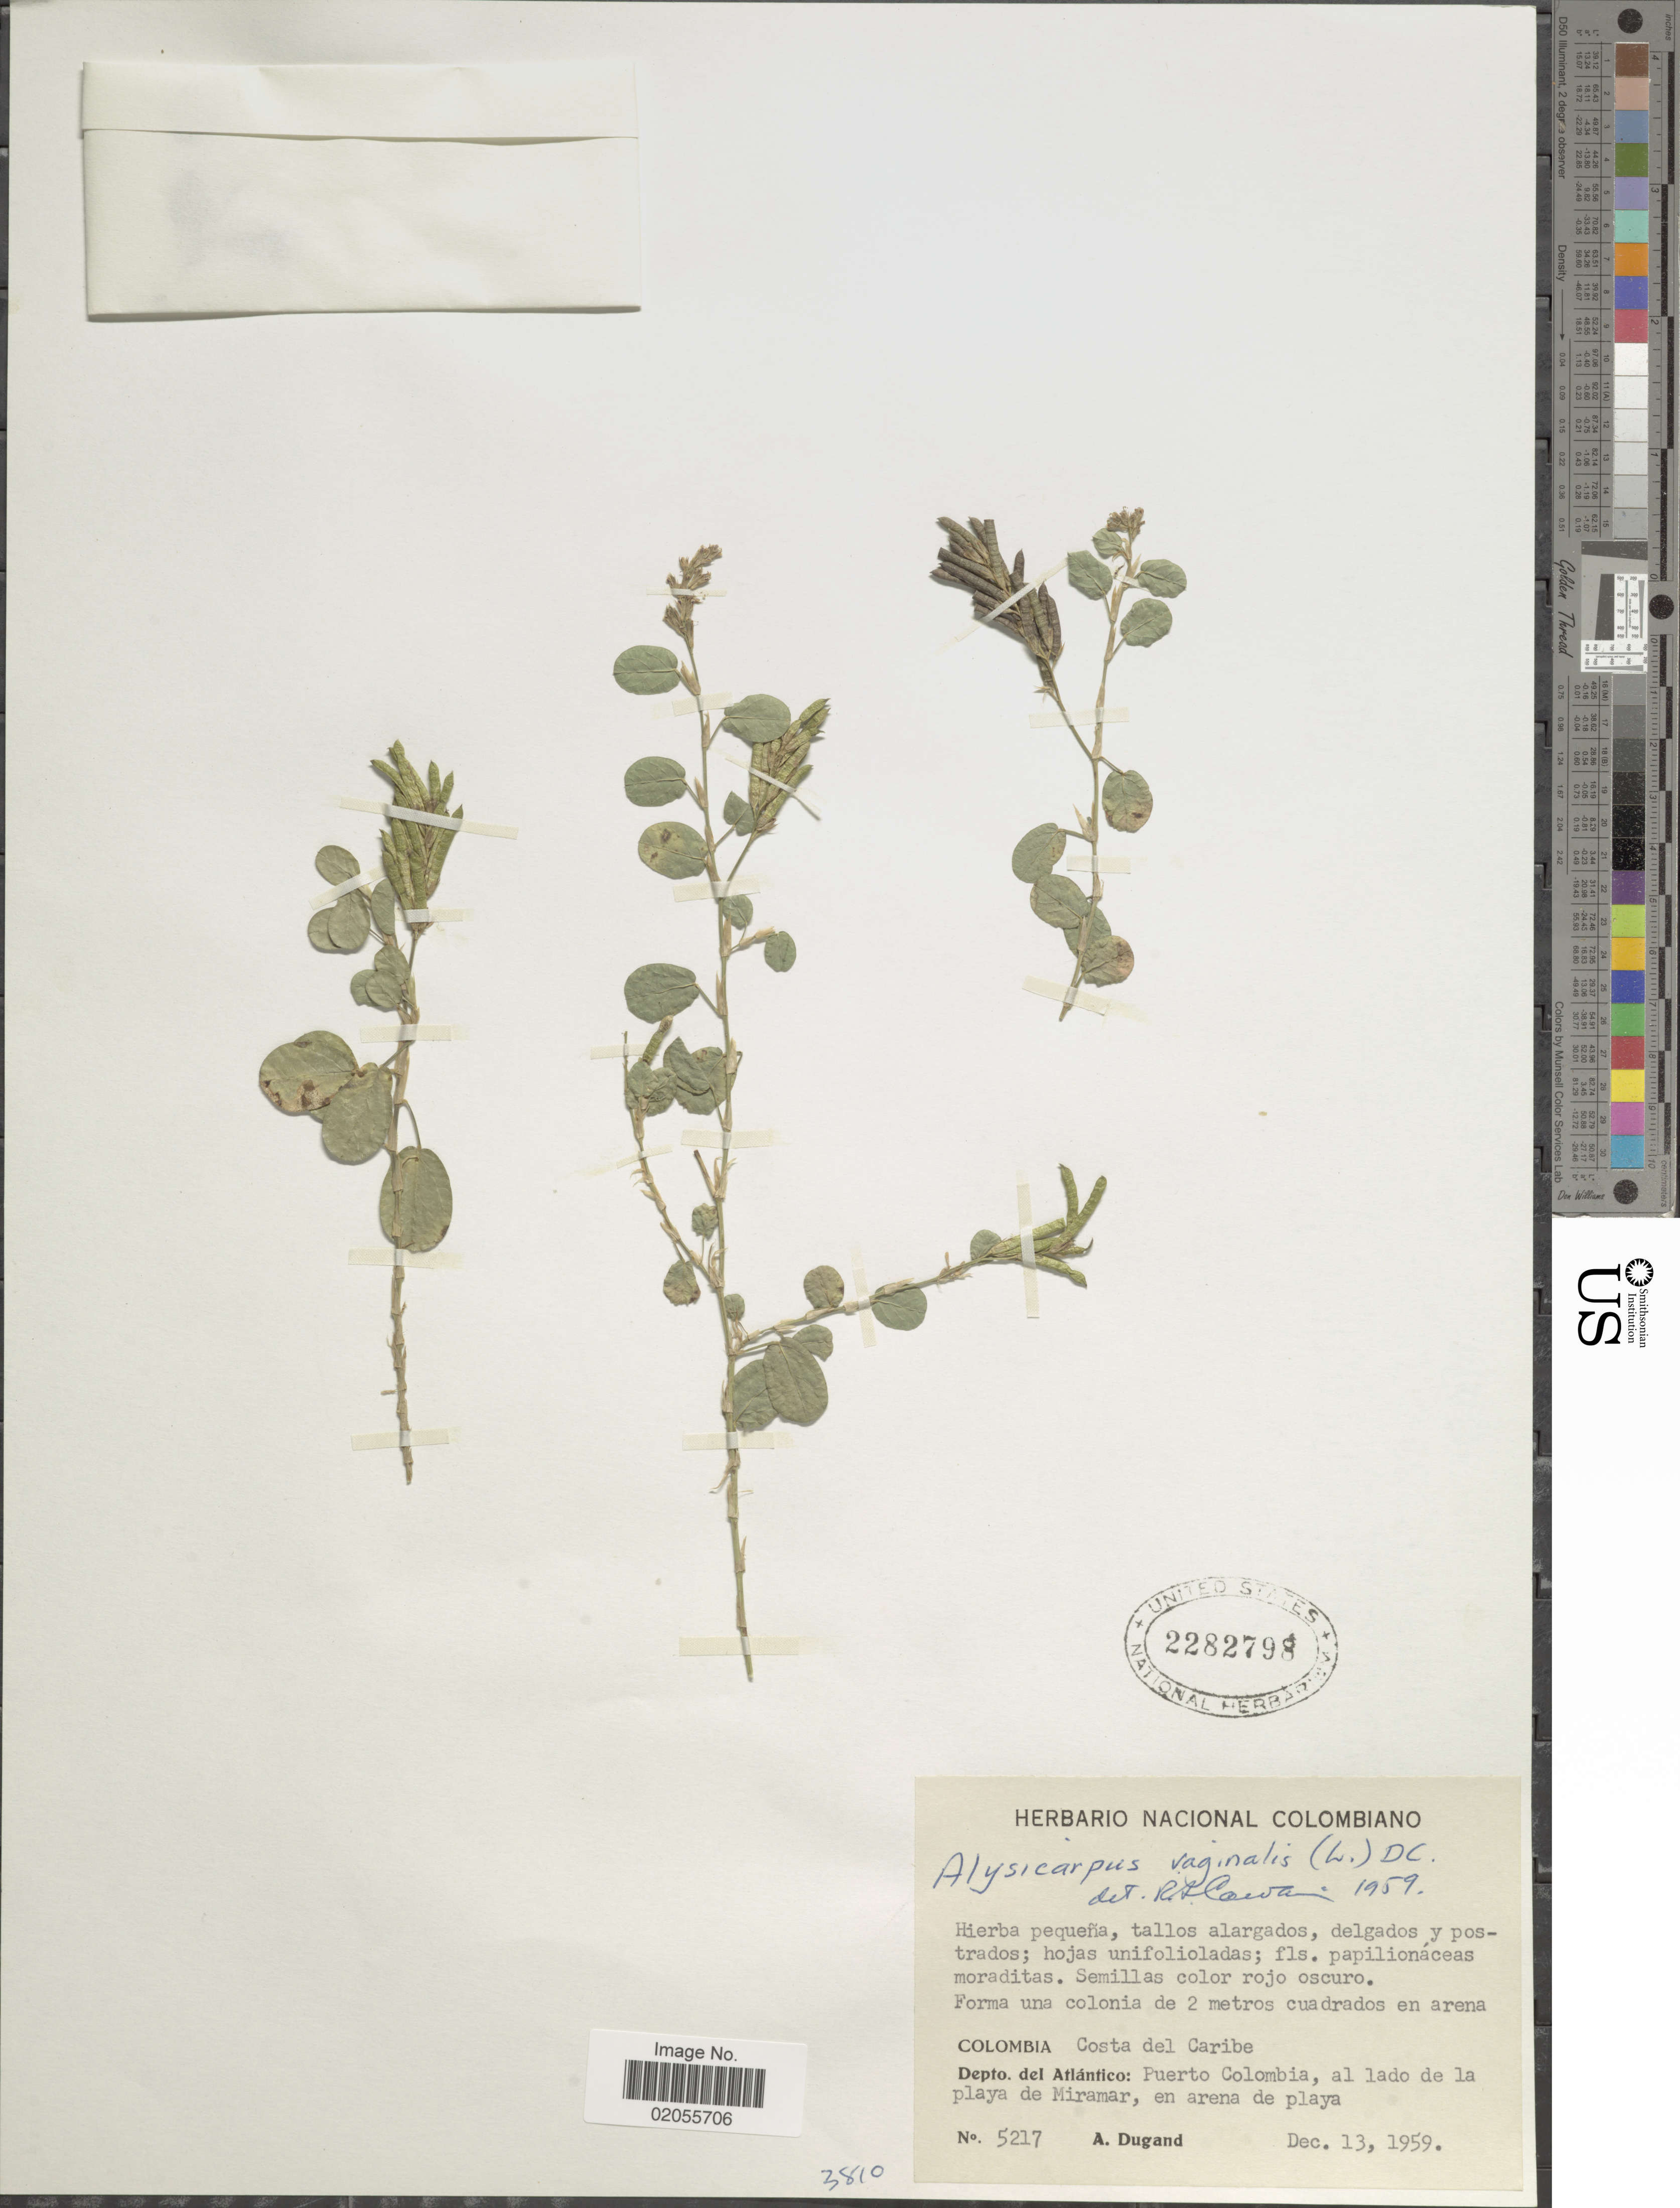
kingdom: Plantae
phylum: Tracheophyta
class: Magnoliopsida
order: Fabales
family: Fabaceae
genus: Alysicarpus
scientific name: Alysicarpus vaginalis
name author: (L.) DC.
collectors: A. Dugand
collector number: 5217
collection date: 1959-12-13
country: Colombia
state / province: Atlántico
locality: Costa del Caribe, Puerto Colombia, al lado de la playa de Miramar, en arena de playa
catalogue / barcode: US 2282798